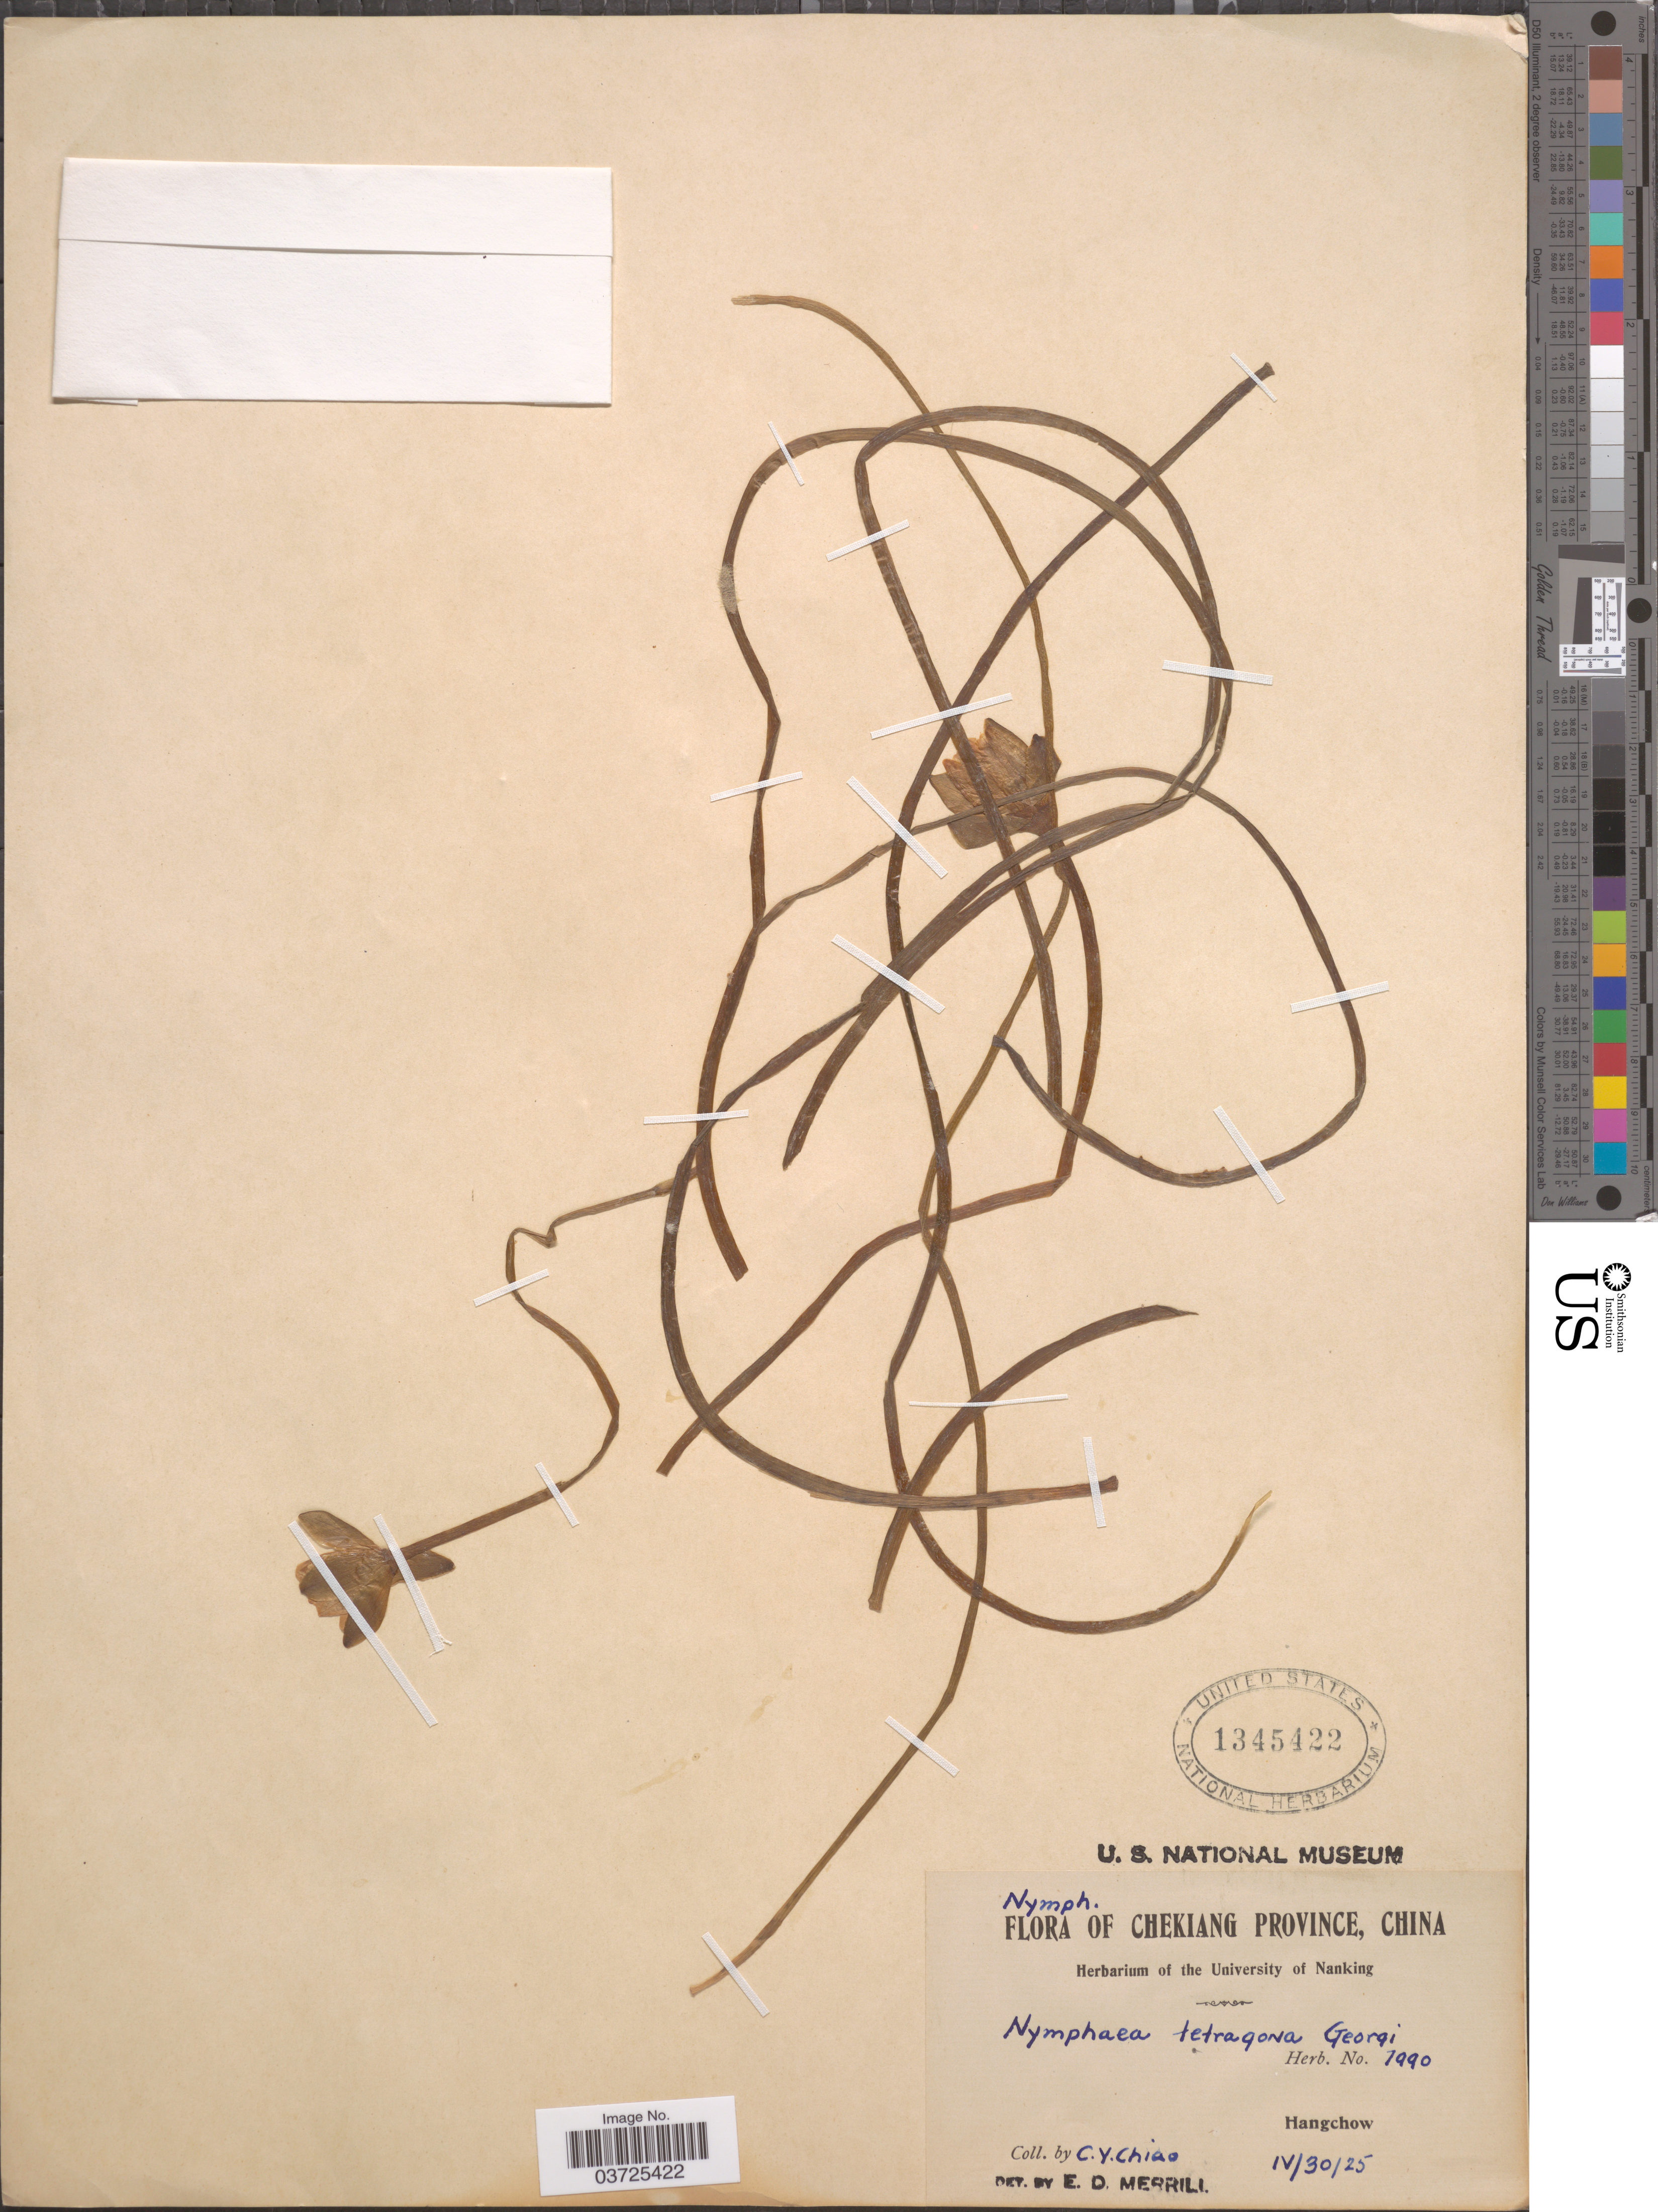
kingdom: Plantae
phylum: Tracheophyta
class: Magnoliopsida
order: Nymphaeales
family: Nymphaeaceae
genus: Nymphaea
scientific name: Nymphaea tetragona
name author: Georgi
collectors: C. Y. Chiao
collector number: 7990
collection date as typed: Transcribed d/m/y: 30/4/25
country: China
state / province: Zhejiang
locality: Chekiang Province. Hangchow.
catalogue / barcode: US 1345422